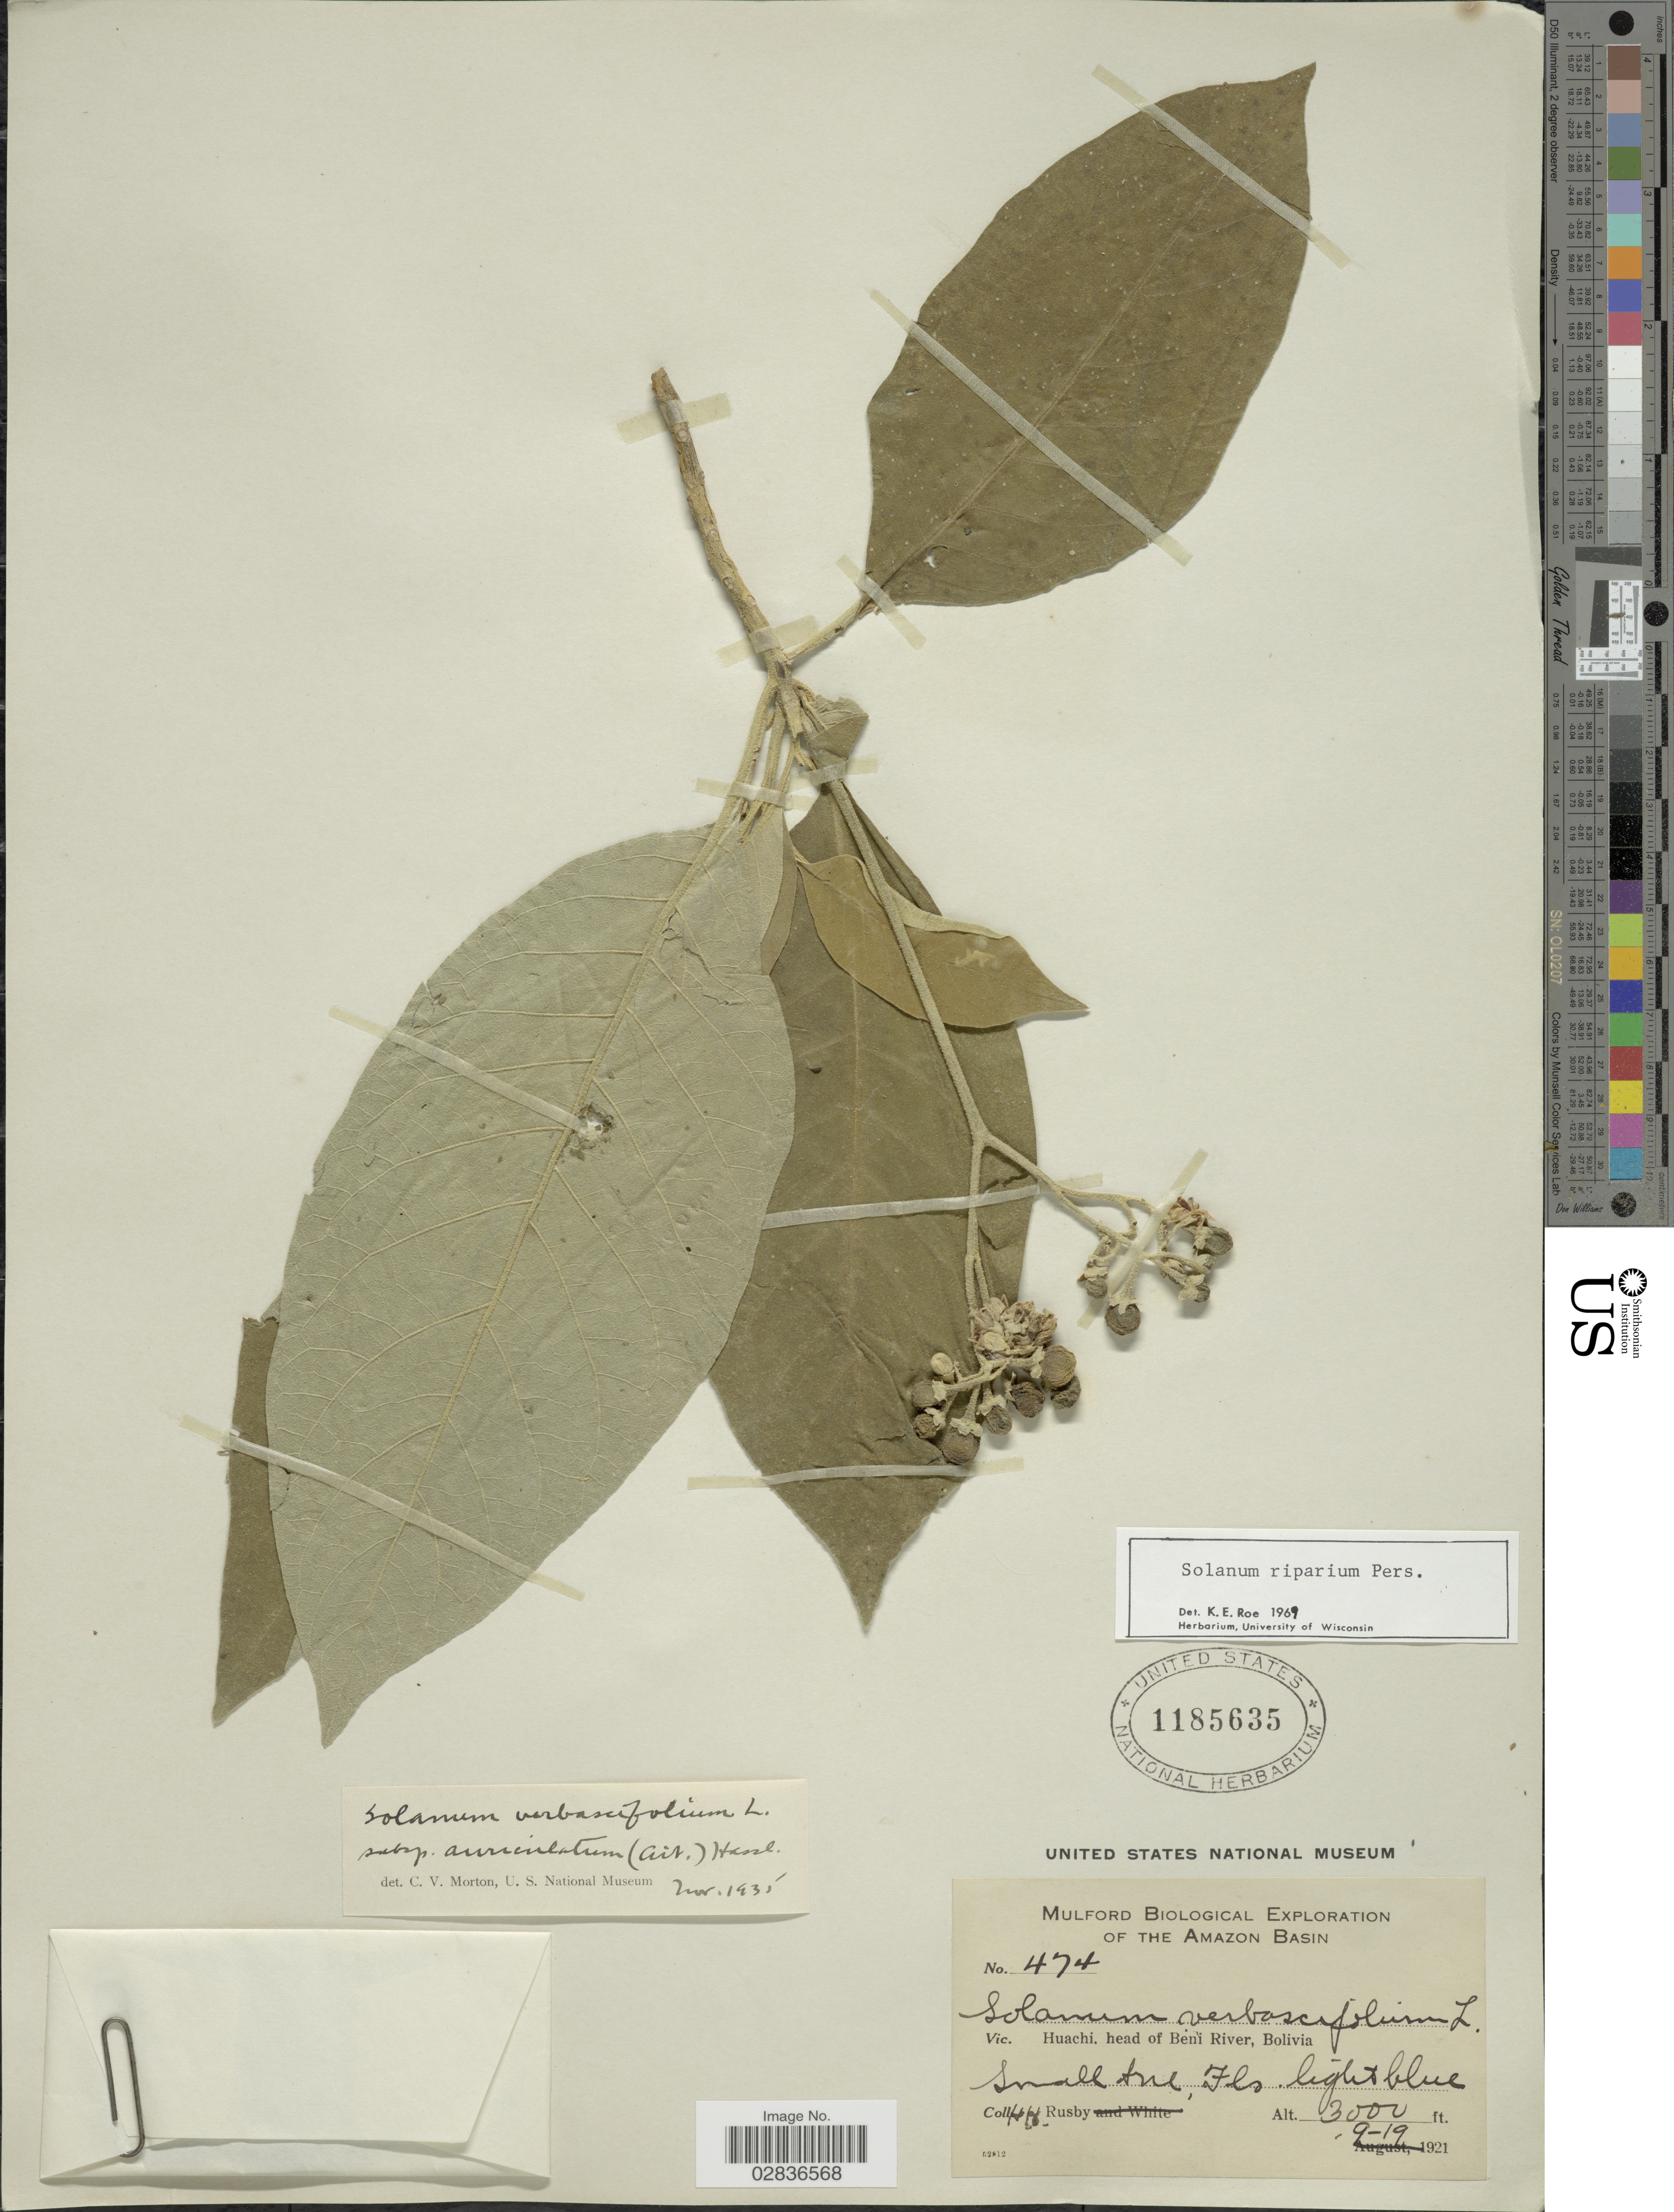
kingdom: Plantae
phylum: Tracheophyta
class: Magnoliopsida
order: Solanales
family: Solanaceae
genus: Solanum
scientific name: Solanum riparium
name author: Pers.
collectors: H. H. Rusby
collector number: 474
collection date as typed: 9-19, 1921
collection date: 1921-09-19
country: Bolivia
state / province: Beni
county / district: Iténez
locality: Huachi, head of Beni River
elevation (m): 914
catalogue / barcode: US 1185635